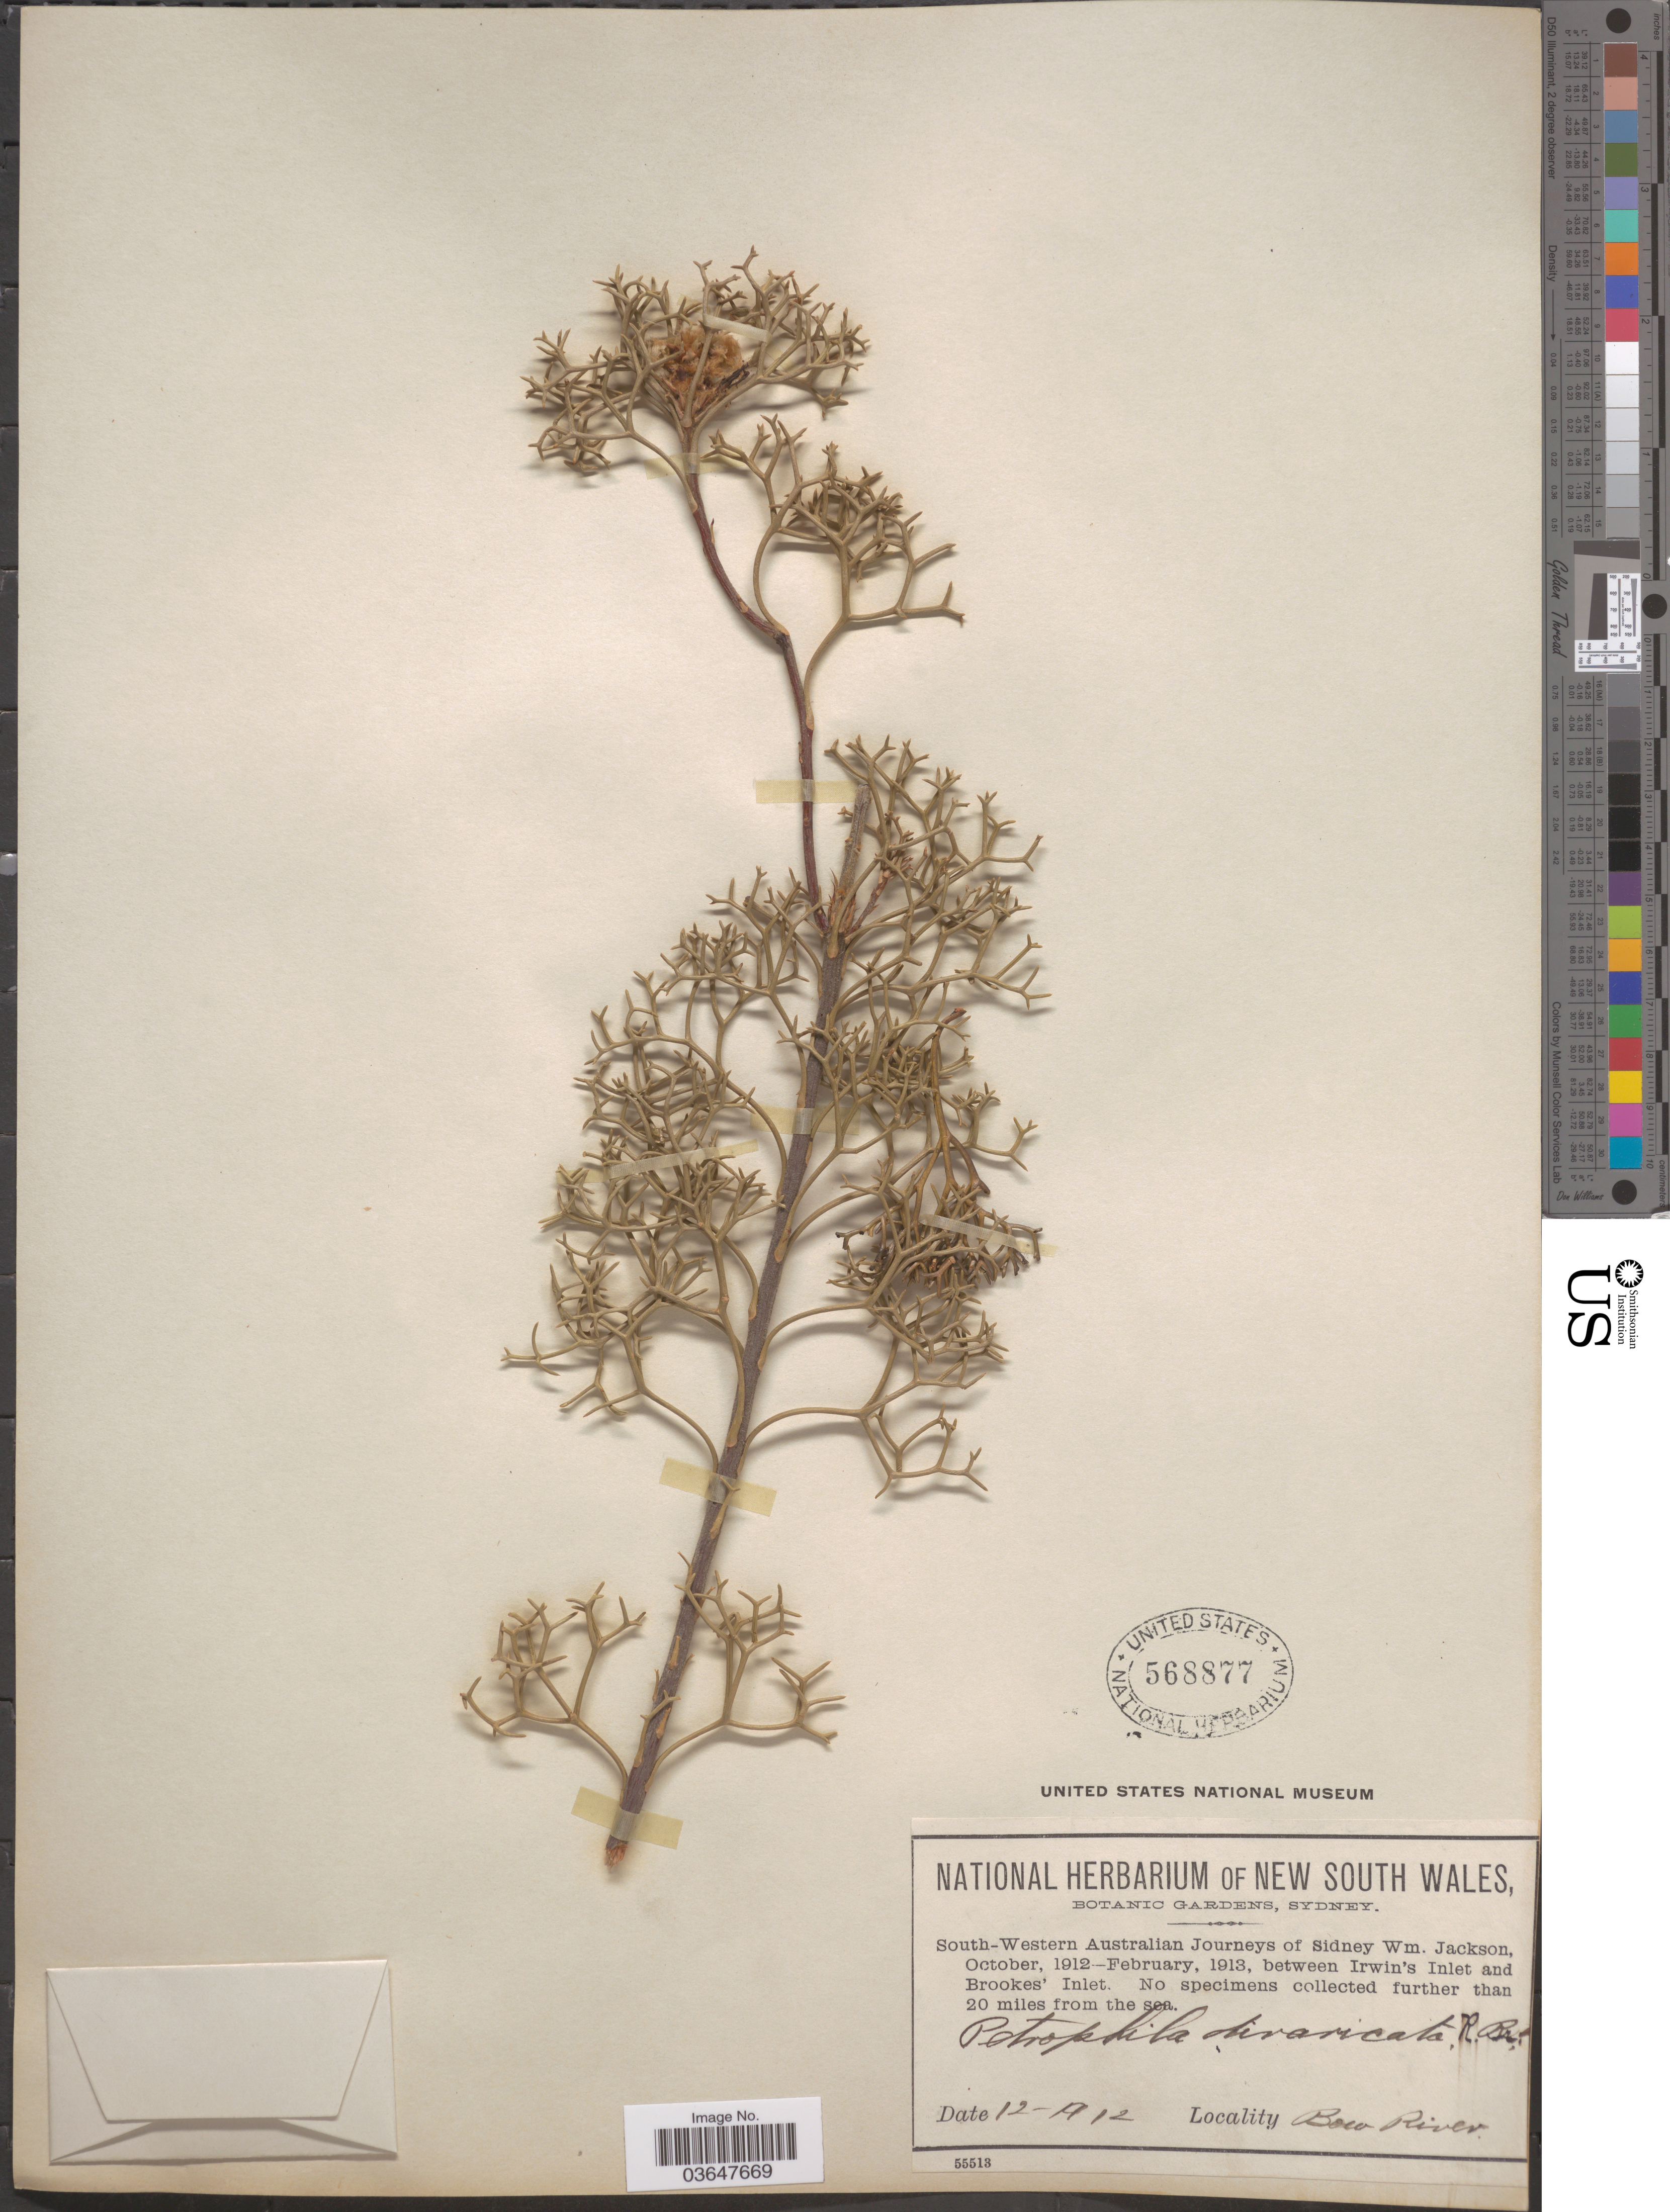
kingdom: Plantae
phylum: Tracheophyta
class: Magnoliopsida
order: Proteales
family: Proteaceae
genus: Petrophile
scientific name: Petrophile divaricata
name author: R. Br.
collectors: Jackson, S. W.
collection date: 1912-12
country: Australia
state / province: New South Wales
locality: South-Western Australian. Between Irwin's Inlet and Brookes' Inlet. Bow River.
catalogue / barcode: US 568877